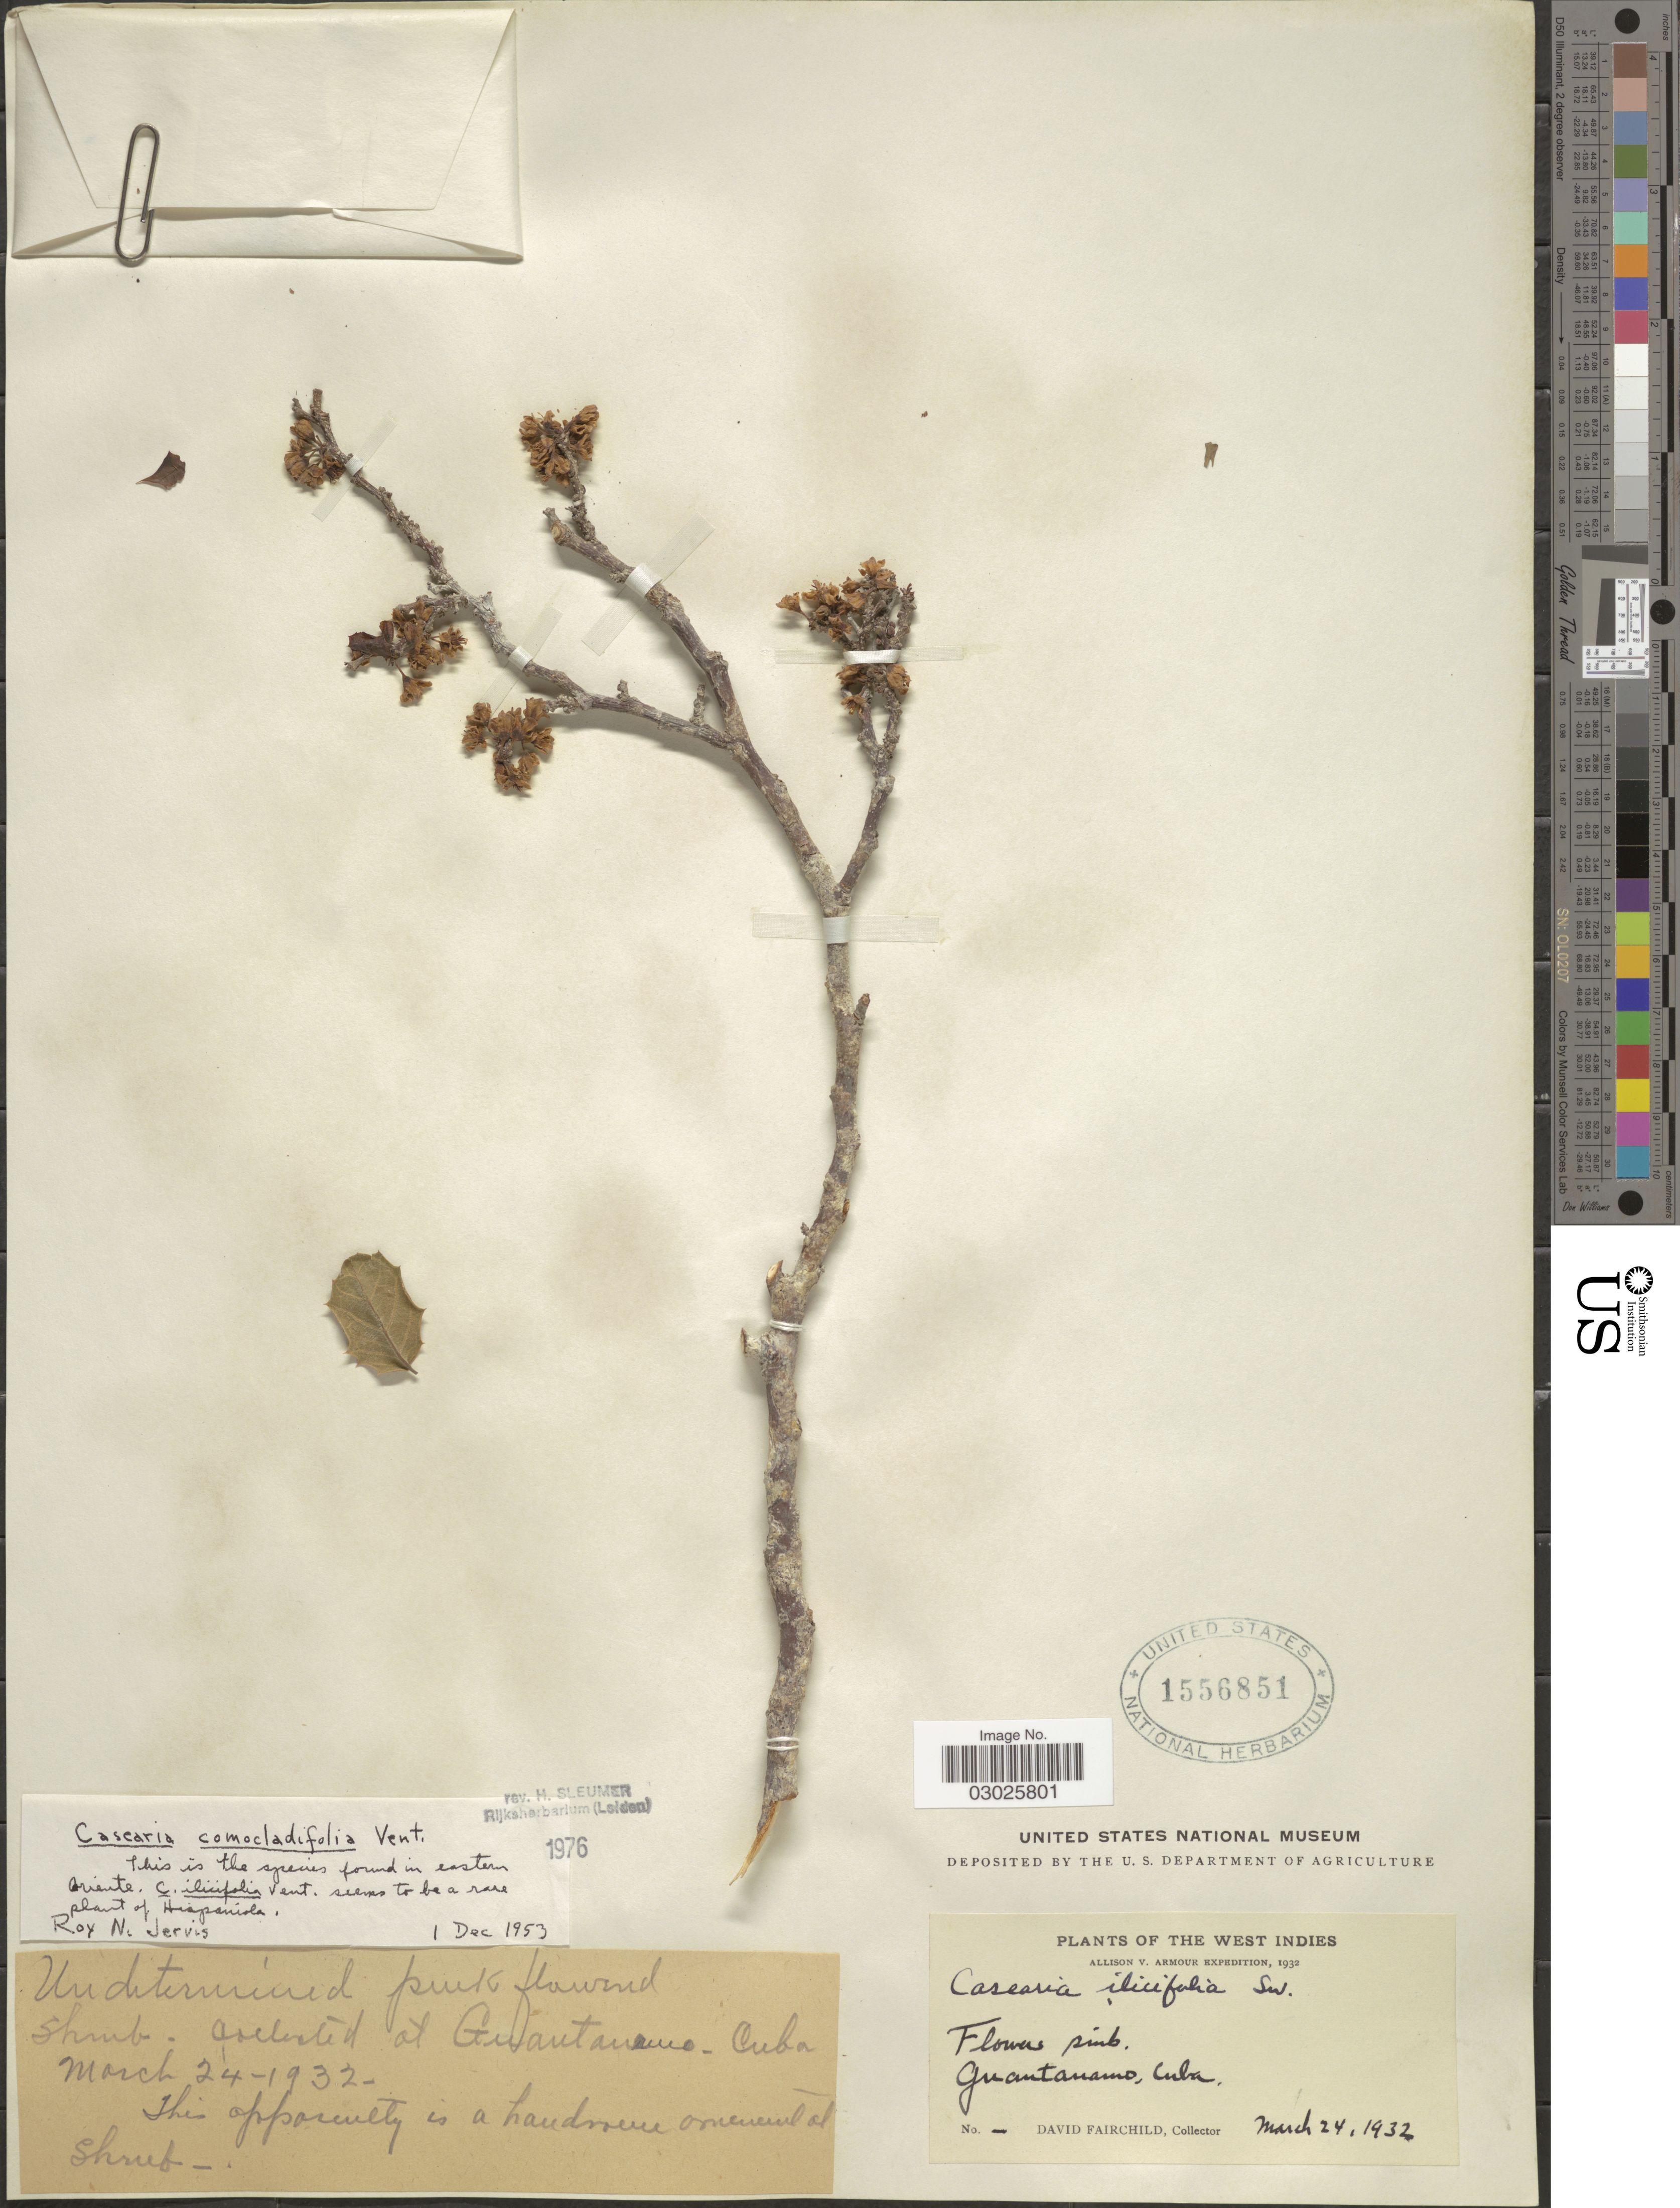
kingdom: Plantae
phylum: Tracheophyta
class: Magnoliopsida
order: Malpighiales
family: Salicaceae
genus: Casearia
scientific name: Casearia comocladifolia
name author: Vent.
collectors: D. Fairchild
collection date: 1932-03-24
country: Cuba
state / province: Guantánamo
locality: The West Indies.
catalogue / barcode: US 1556851